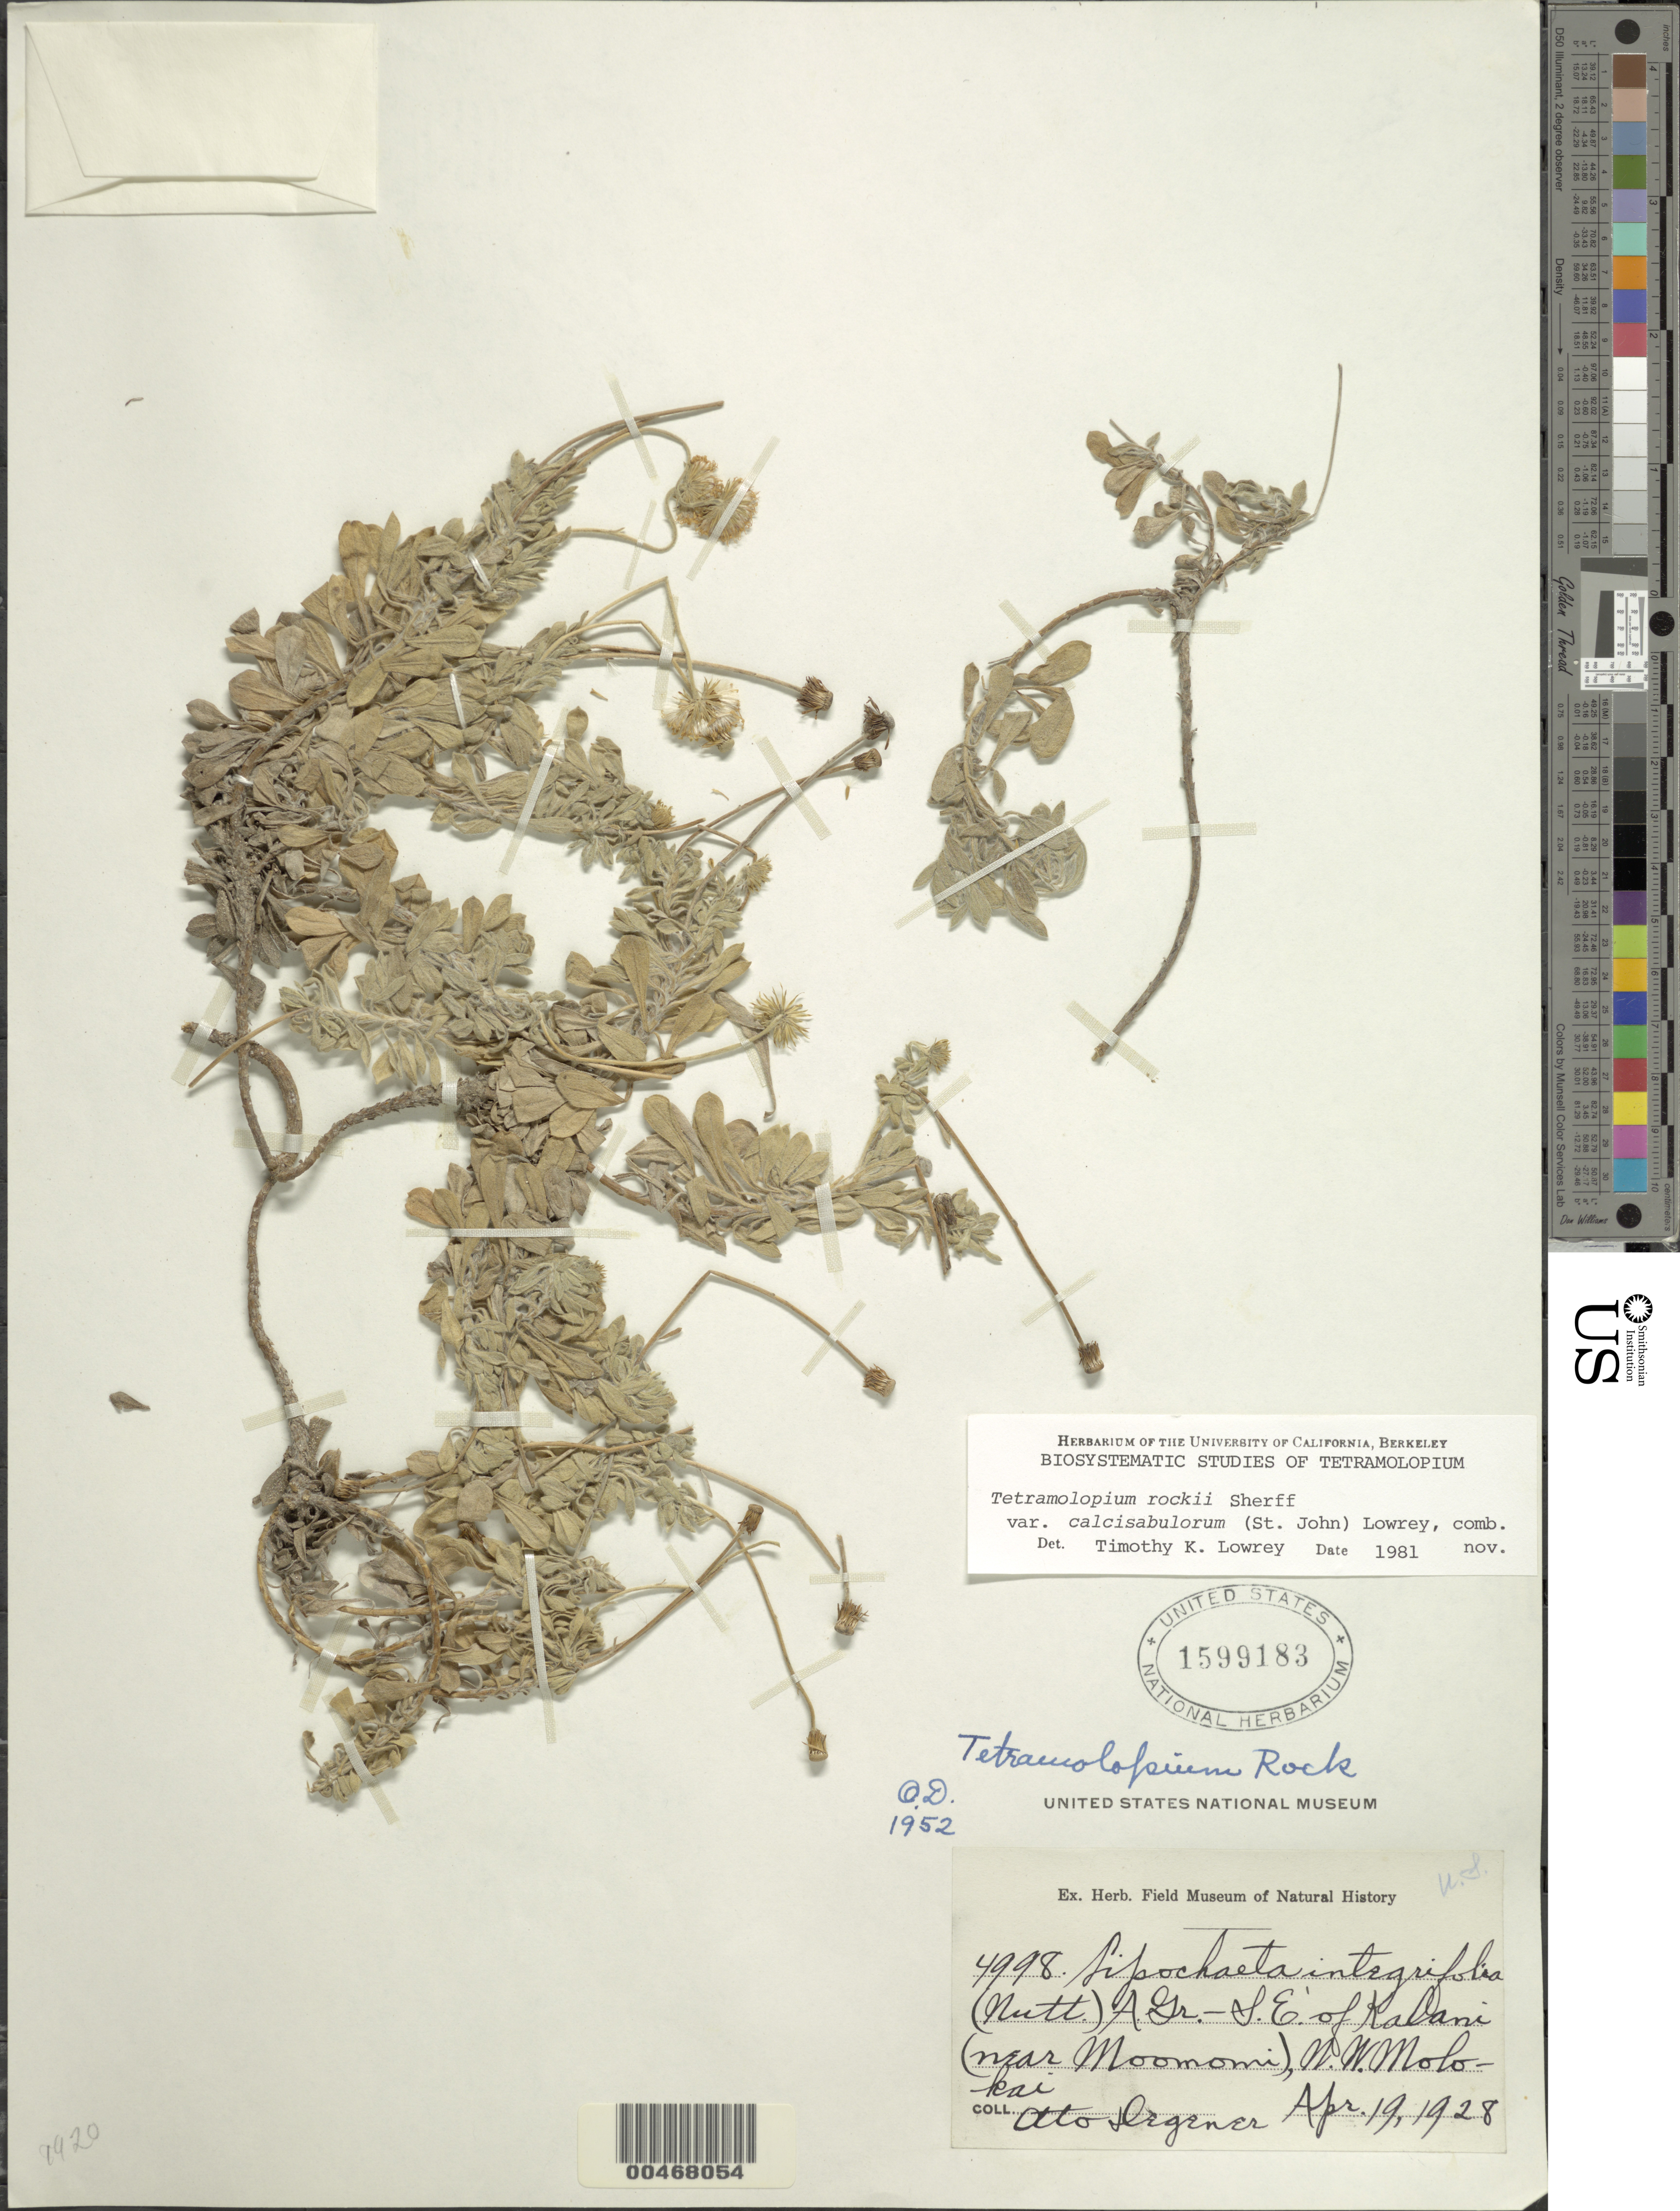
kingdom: Plantae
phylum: Tracheophyta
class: Magnoliopsida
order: Asterales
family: Asteraceae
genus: Tetramolopium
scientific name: Tetramolopium rockii var. calcisabulorum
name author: (H. St. John) Lowrey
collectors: O. Degener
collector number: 4998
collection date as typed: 19 Apr 1928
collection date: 1928-04-19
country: United States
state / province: Hawaii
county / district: Maui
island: Moloka'i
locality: NW Molokai, SE of Kalani, near Moomomi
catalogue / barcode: US 1599183